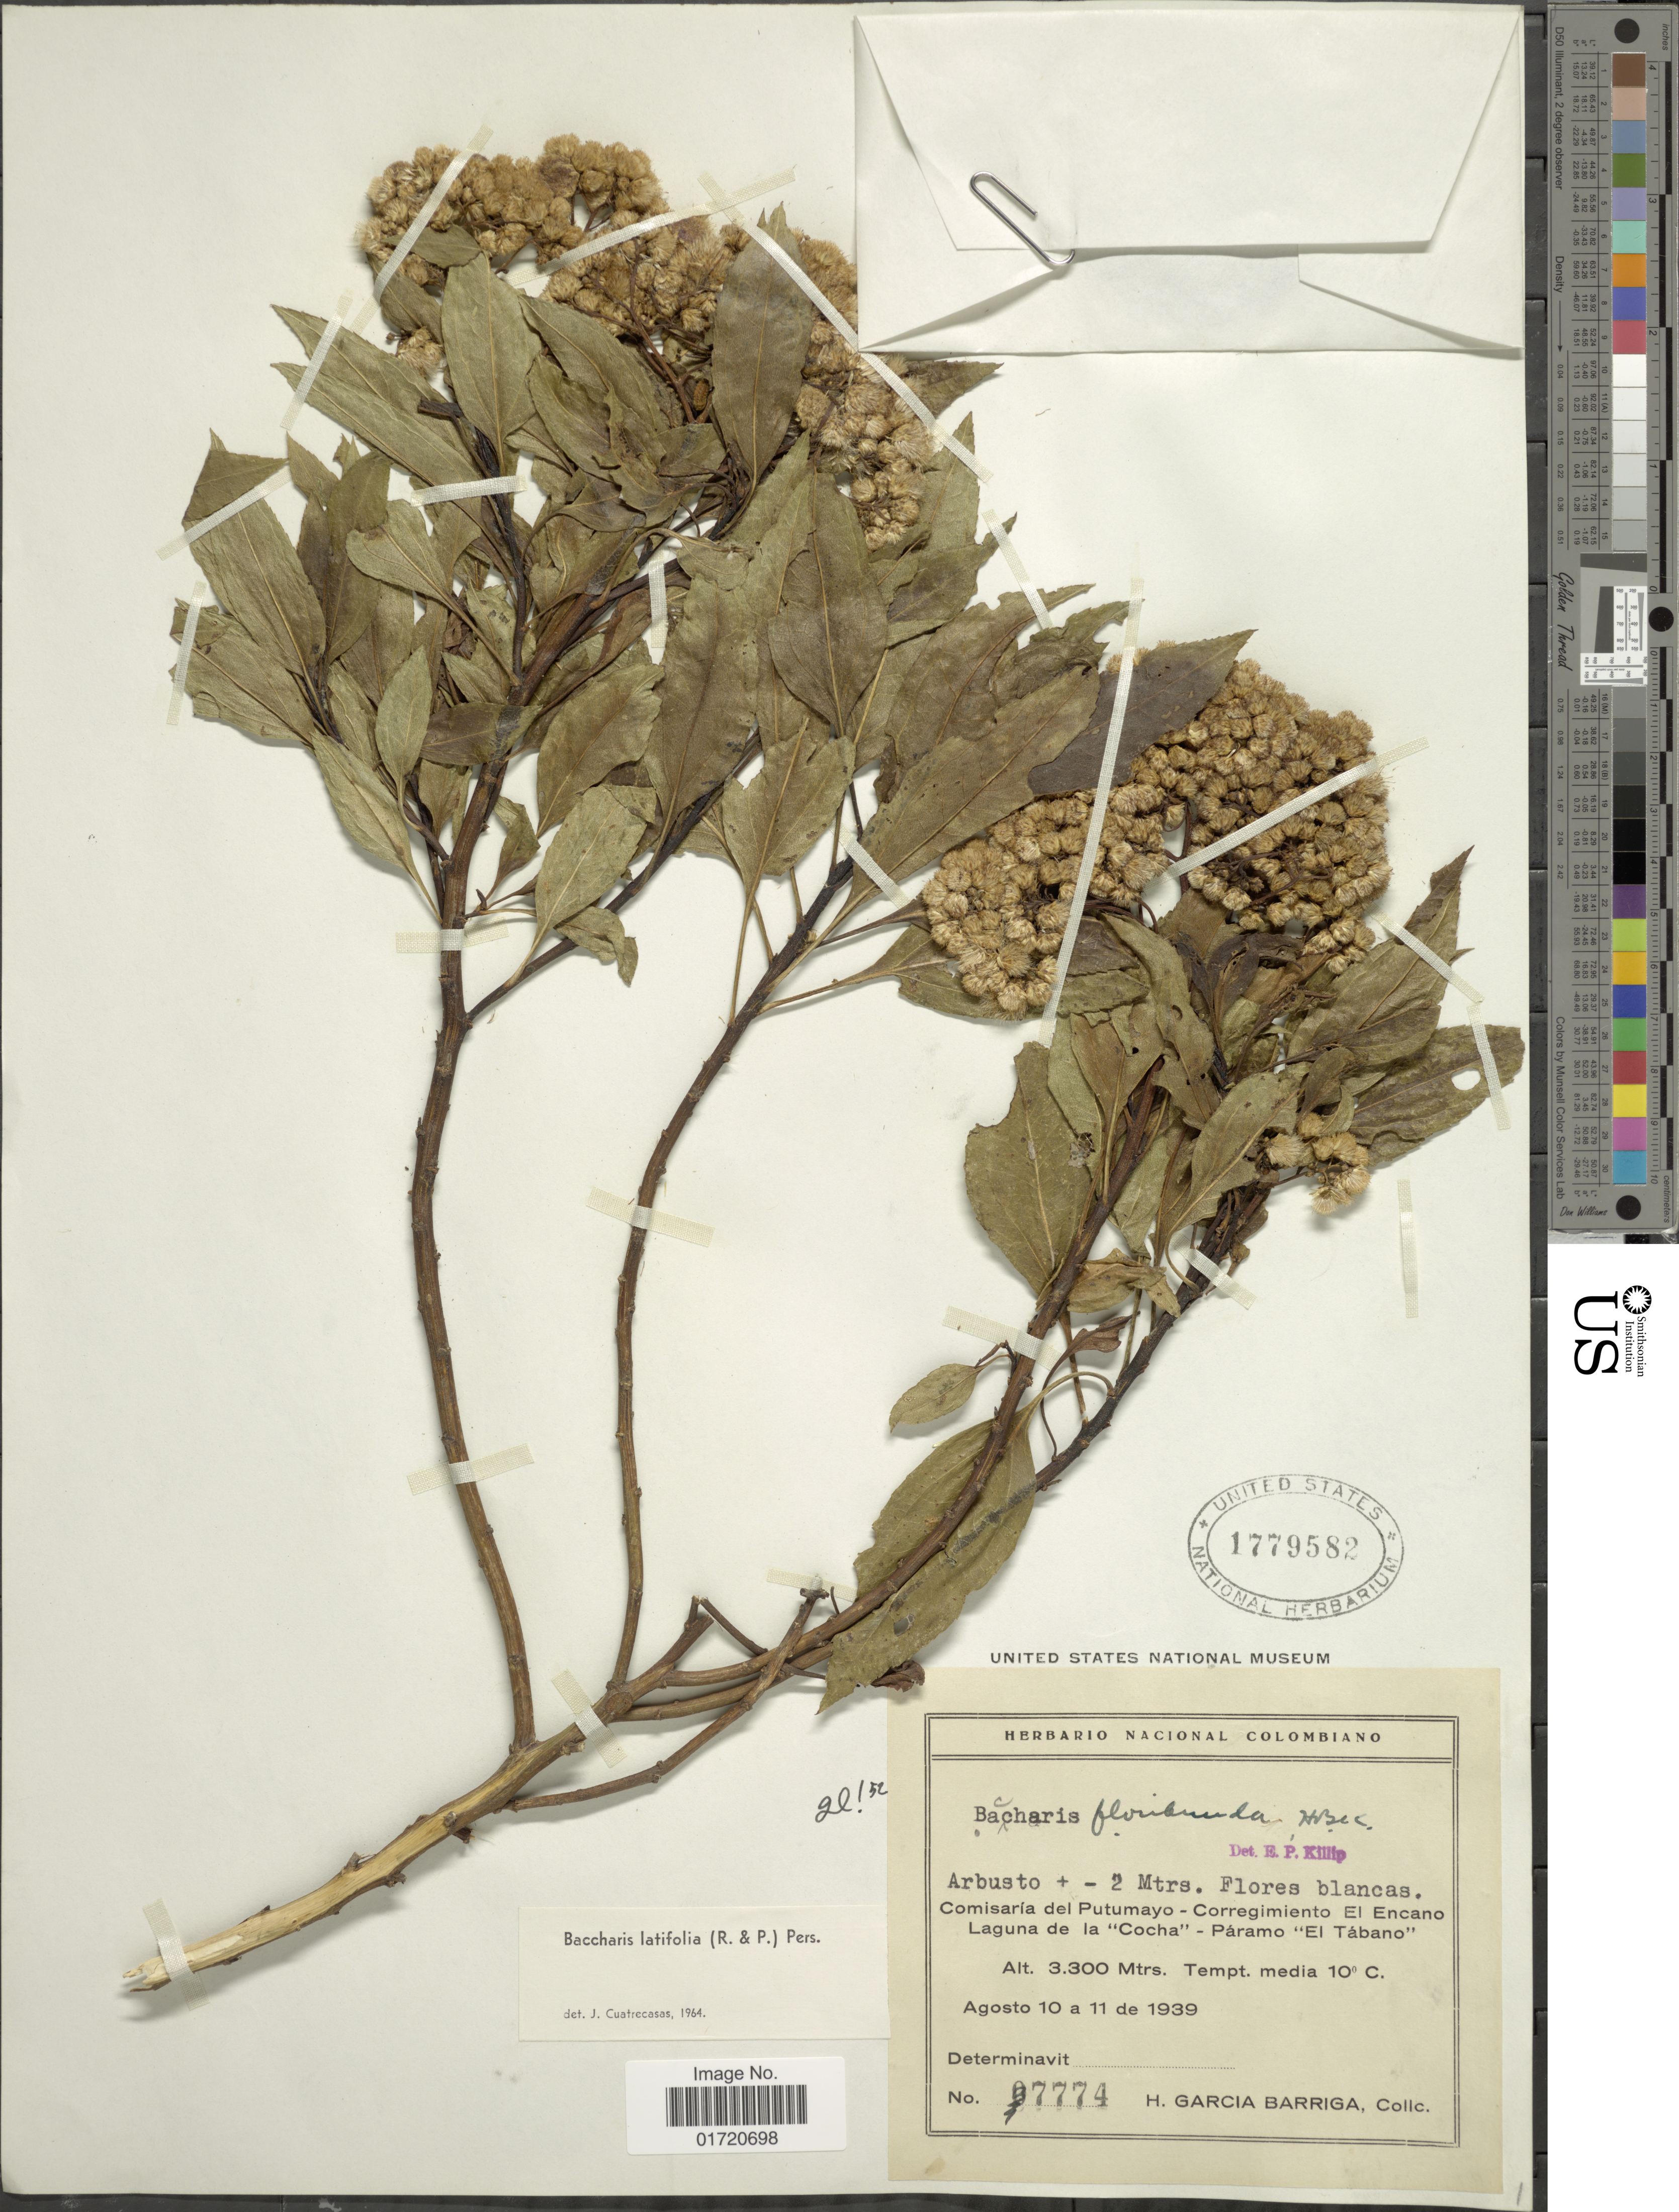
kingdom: Plantae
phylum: Tracheophyta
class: Magnoliopsida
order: Asterales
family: Asteraceae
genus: Baccharis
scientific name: Baccharis latifolia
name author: (Ruiz & Pav.) Pers.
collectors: H. García Barriga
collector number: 7774*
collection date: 1939-08-10/1939-08-11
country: Colombia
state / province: Putumayo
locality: Corregimiento El Encano, Laguna de la Cocha, Paramo El Tabano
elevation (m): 3300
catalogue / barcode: US 1779582